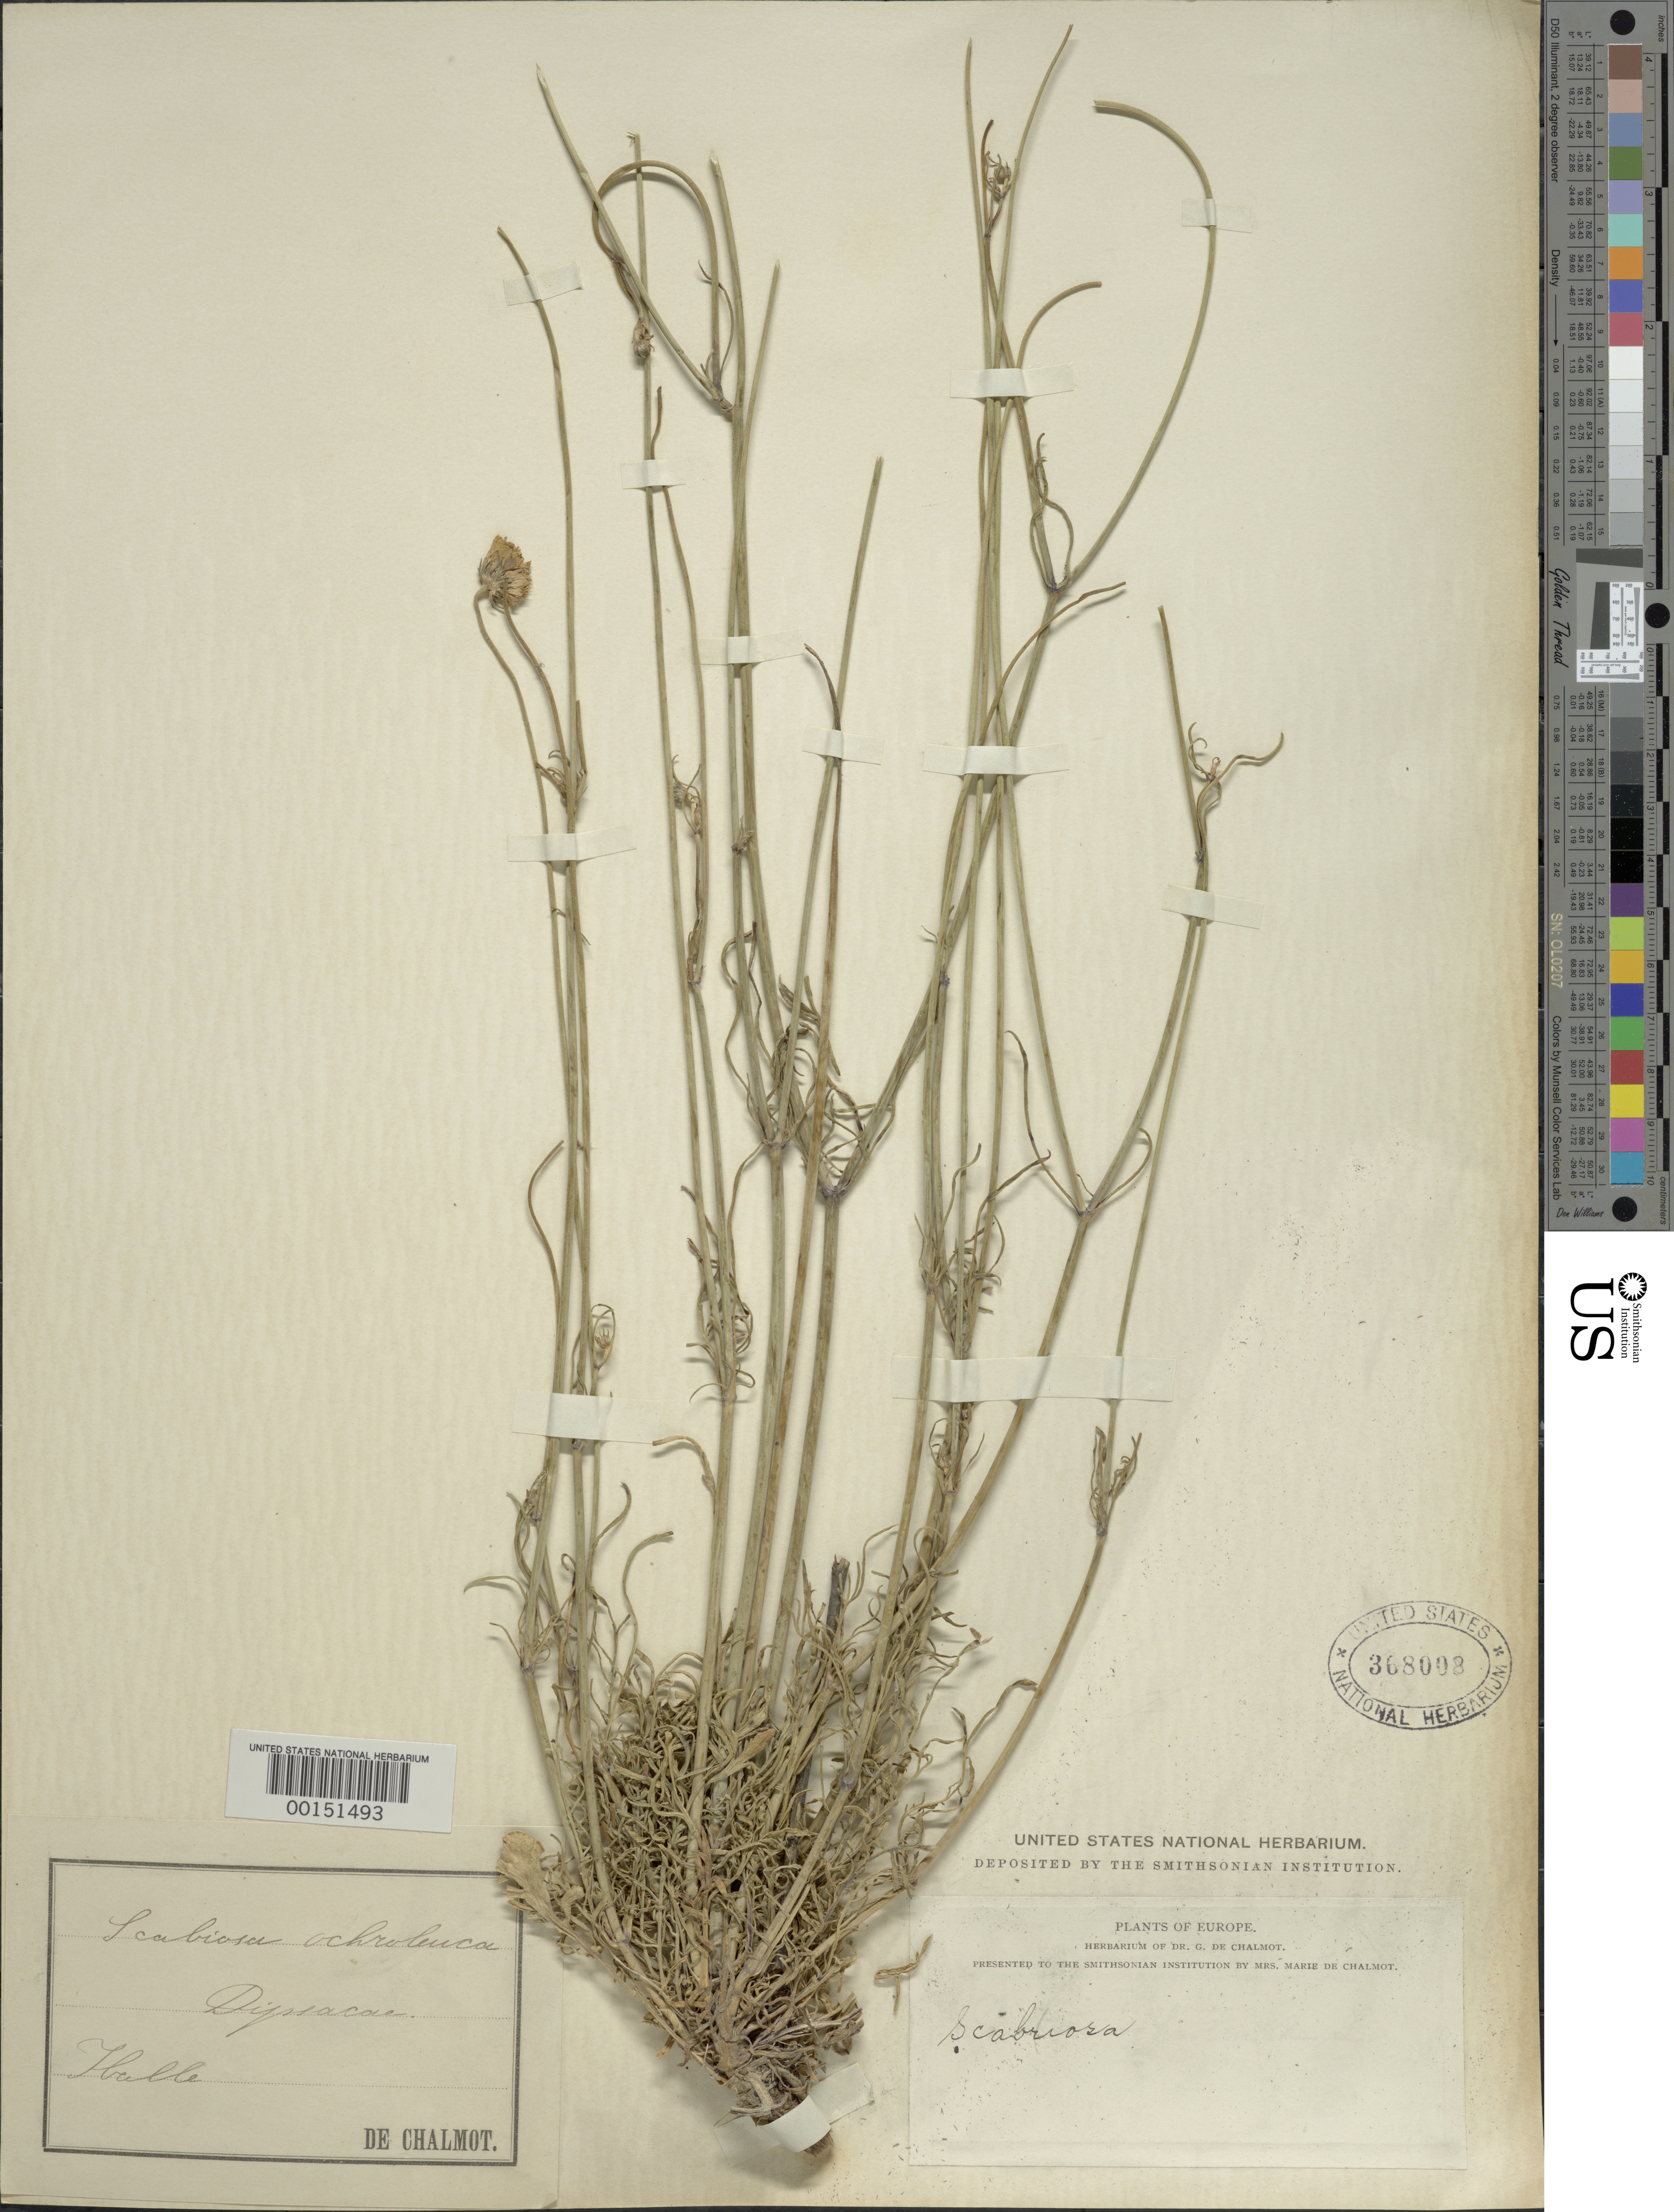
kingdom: Plantae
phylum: Tracheophyta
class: Magnoliopsida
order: Dipsacales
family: Caprifoliaceae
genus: Scabiosa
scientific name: Scabiosa ochroleuca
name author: L.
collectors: G. de Chalmot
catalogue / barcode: US 368008